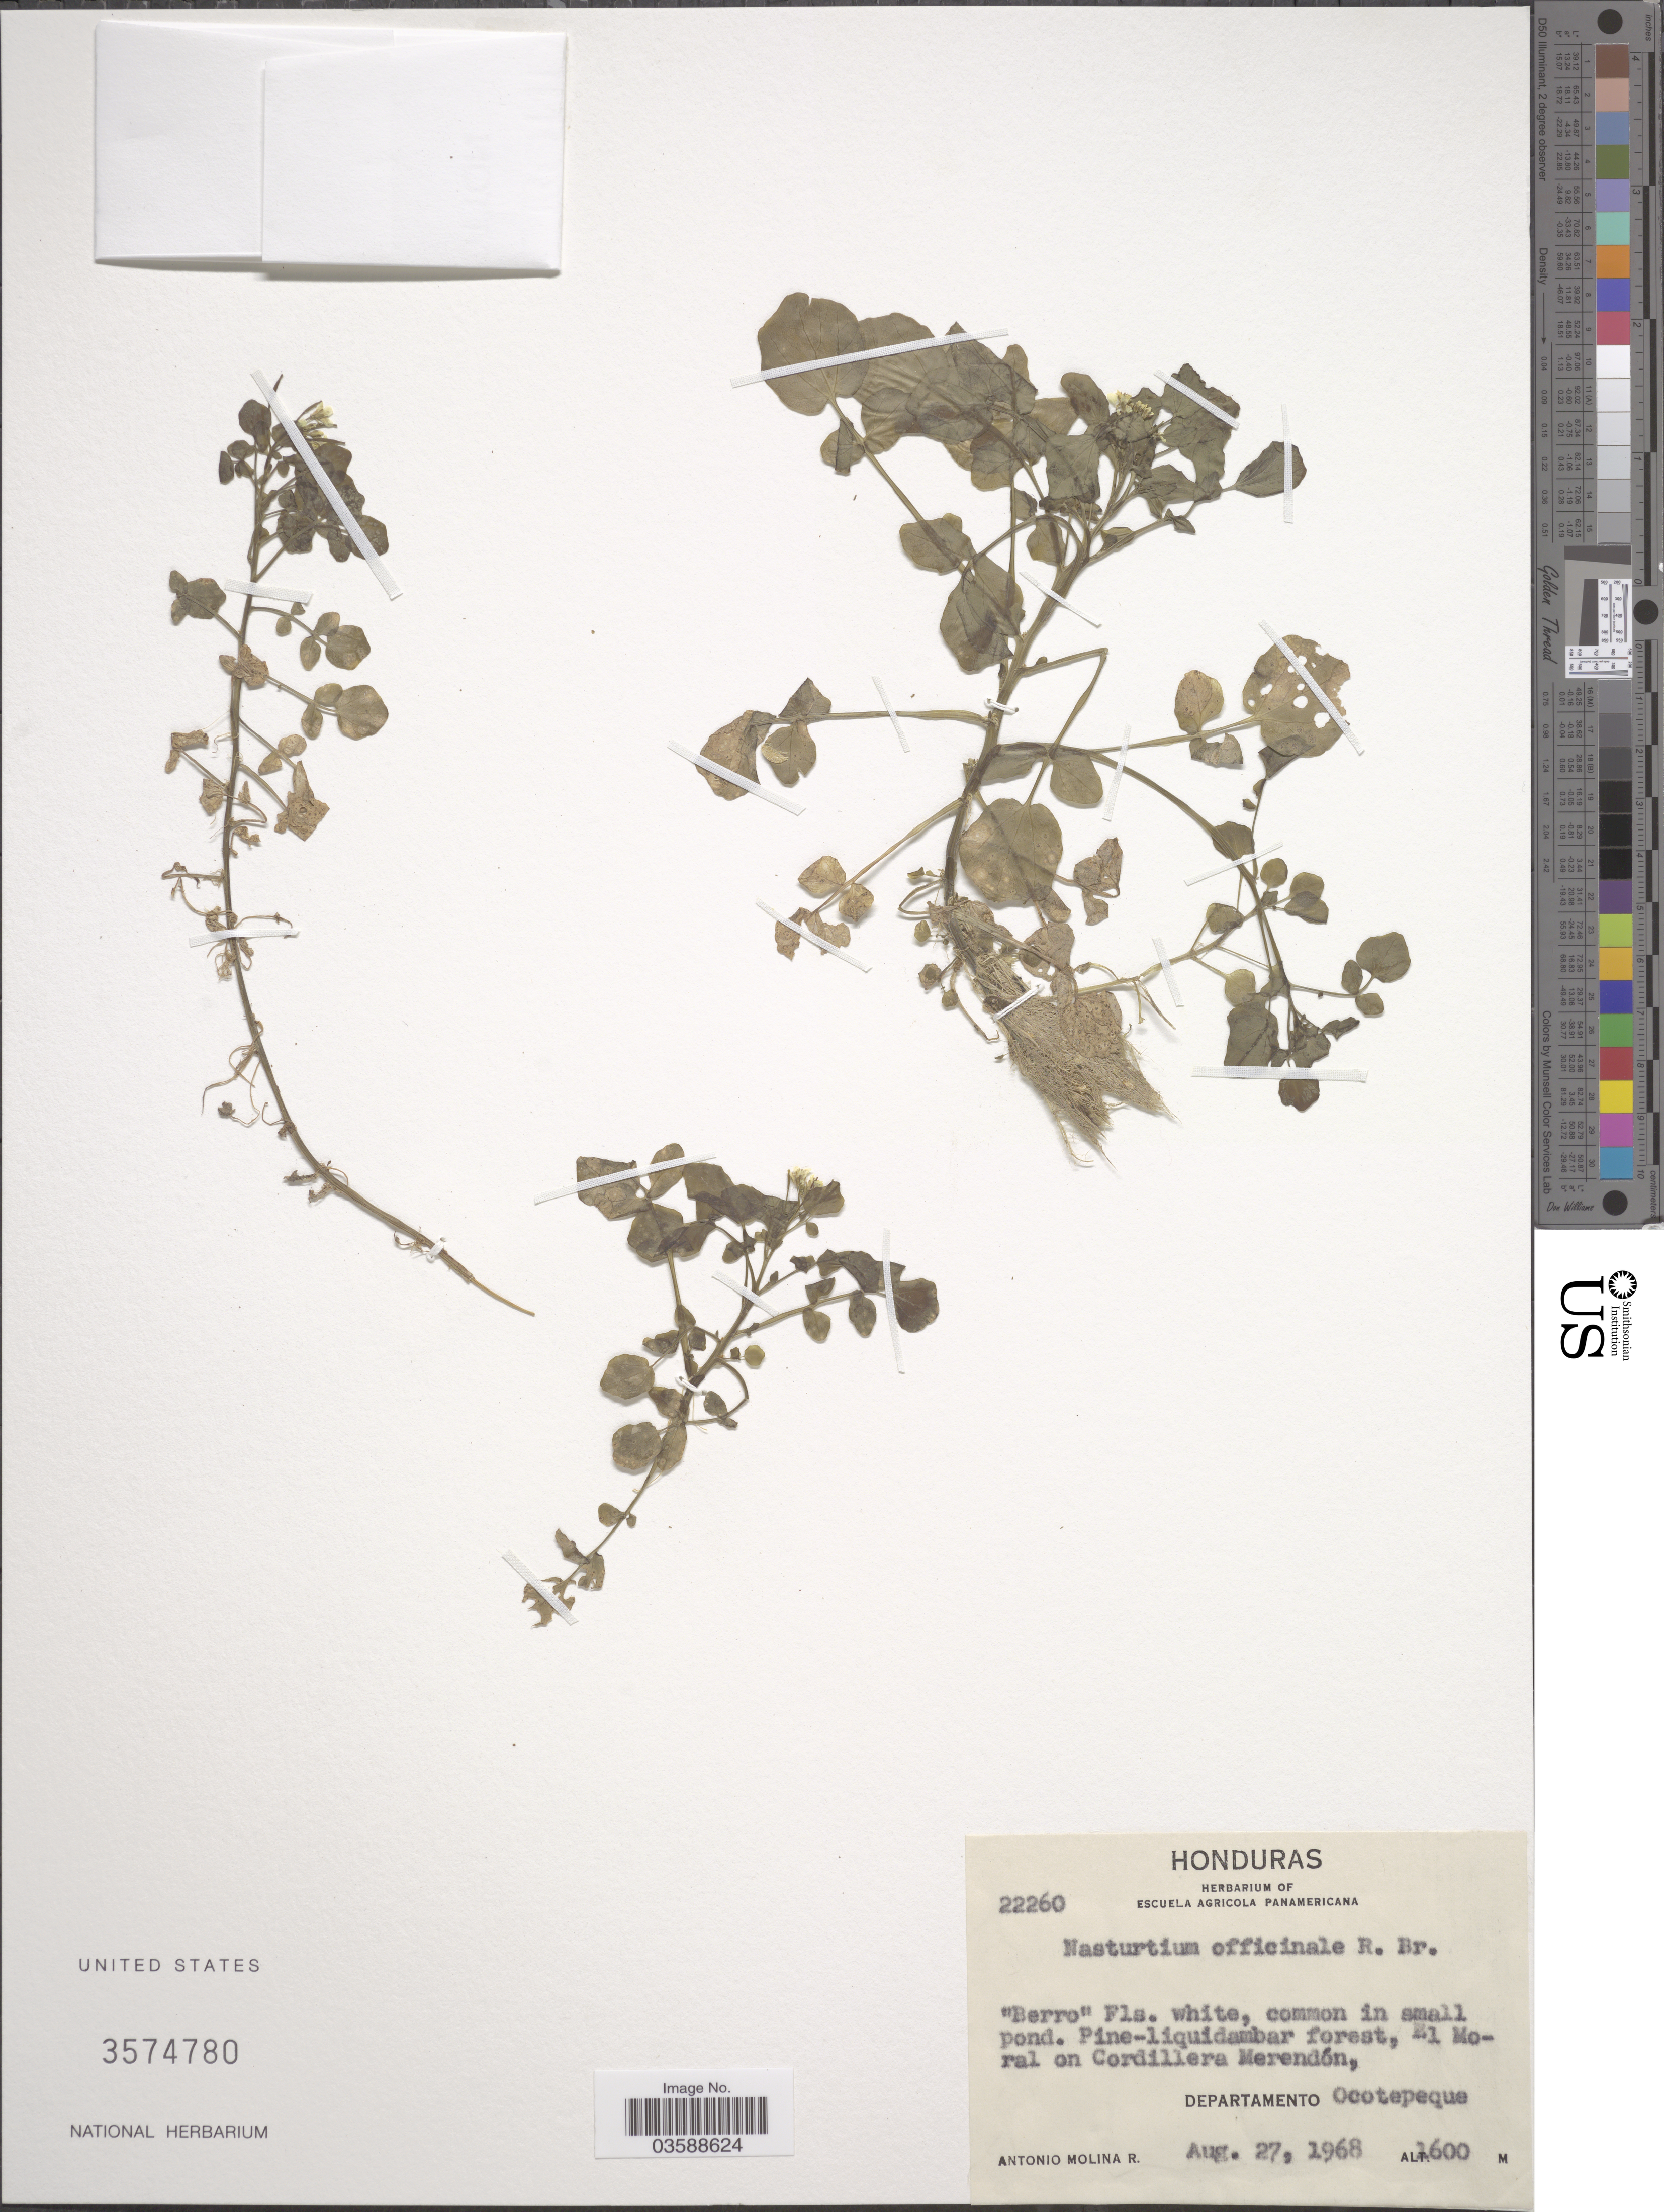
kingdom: Plantae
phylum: Tracheophyta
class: Magnoliopsida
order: Brassicales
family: Brassicaceae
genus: Nasturtium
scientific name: Nasturtium officinale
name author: R. Br.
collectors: A. Molina R.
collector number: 22260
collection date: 1968-08-27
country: Honduras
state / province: Ocotepeque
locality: El Moral on Cordillera Merendón, Departamento Ocotepeque.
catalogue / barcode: US 3574780